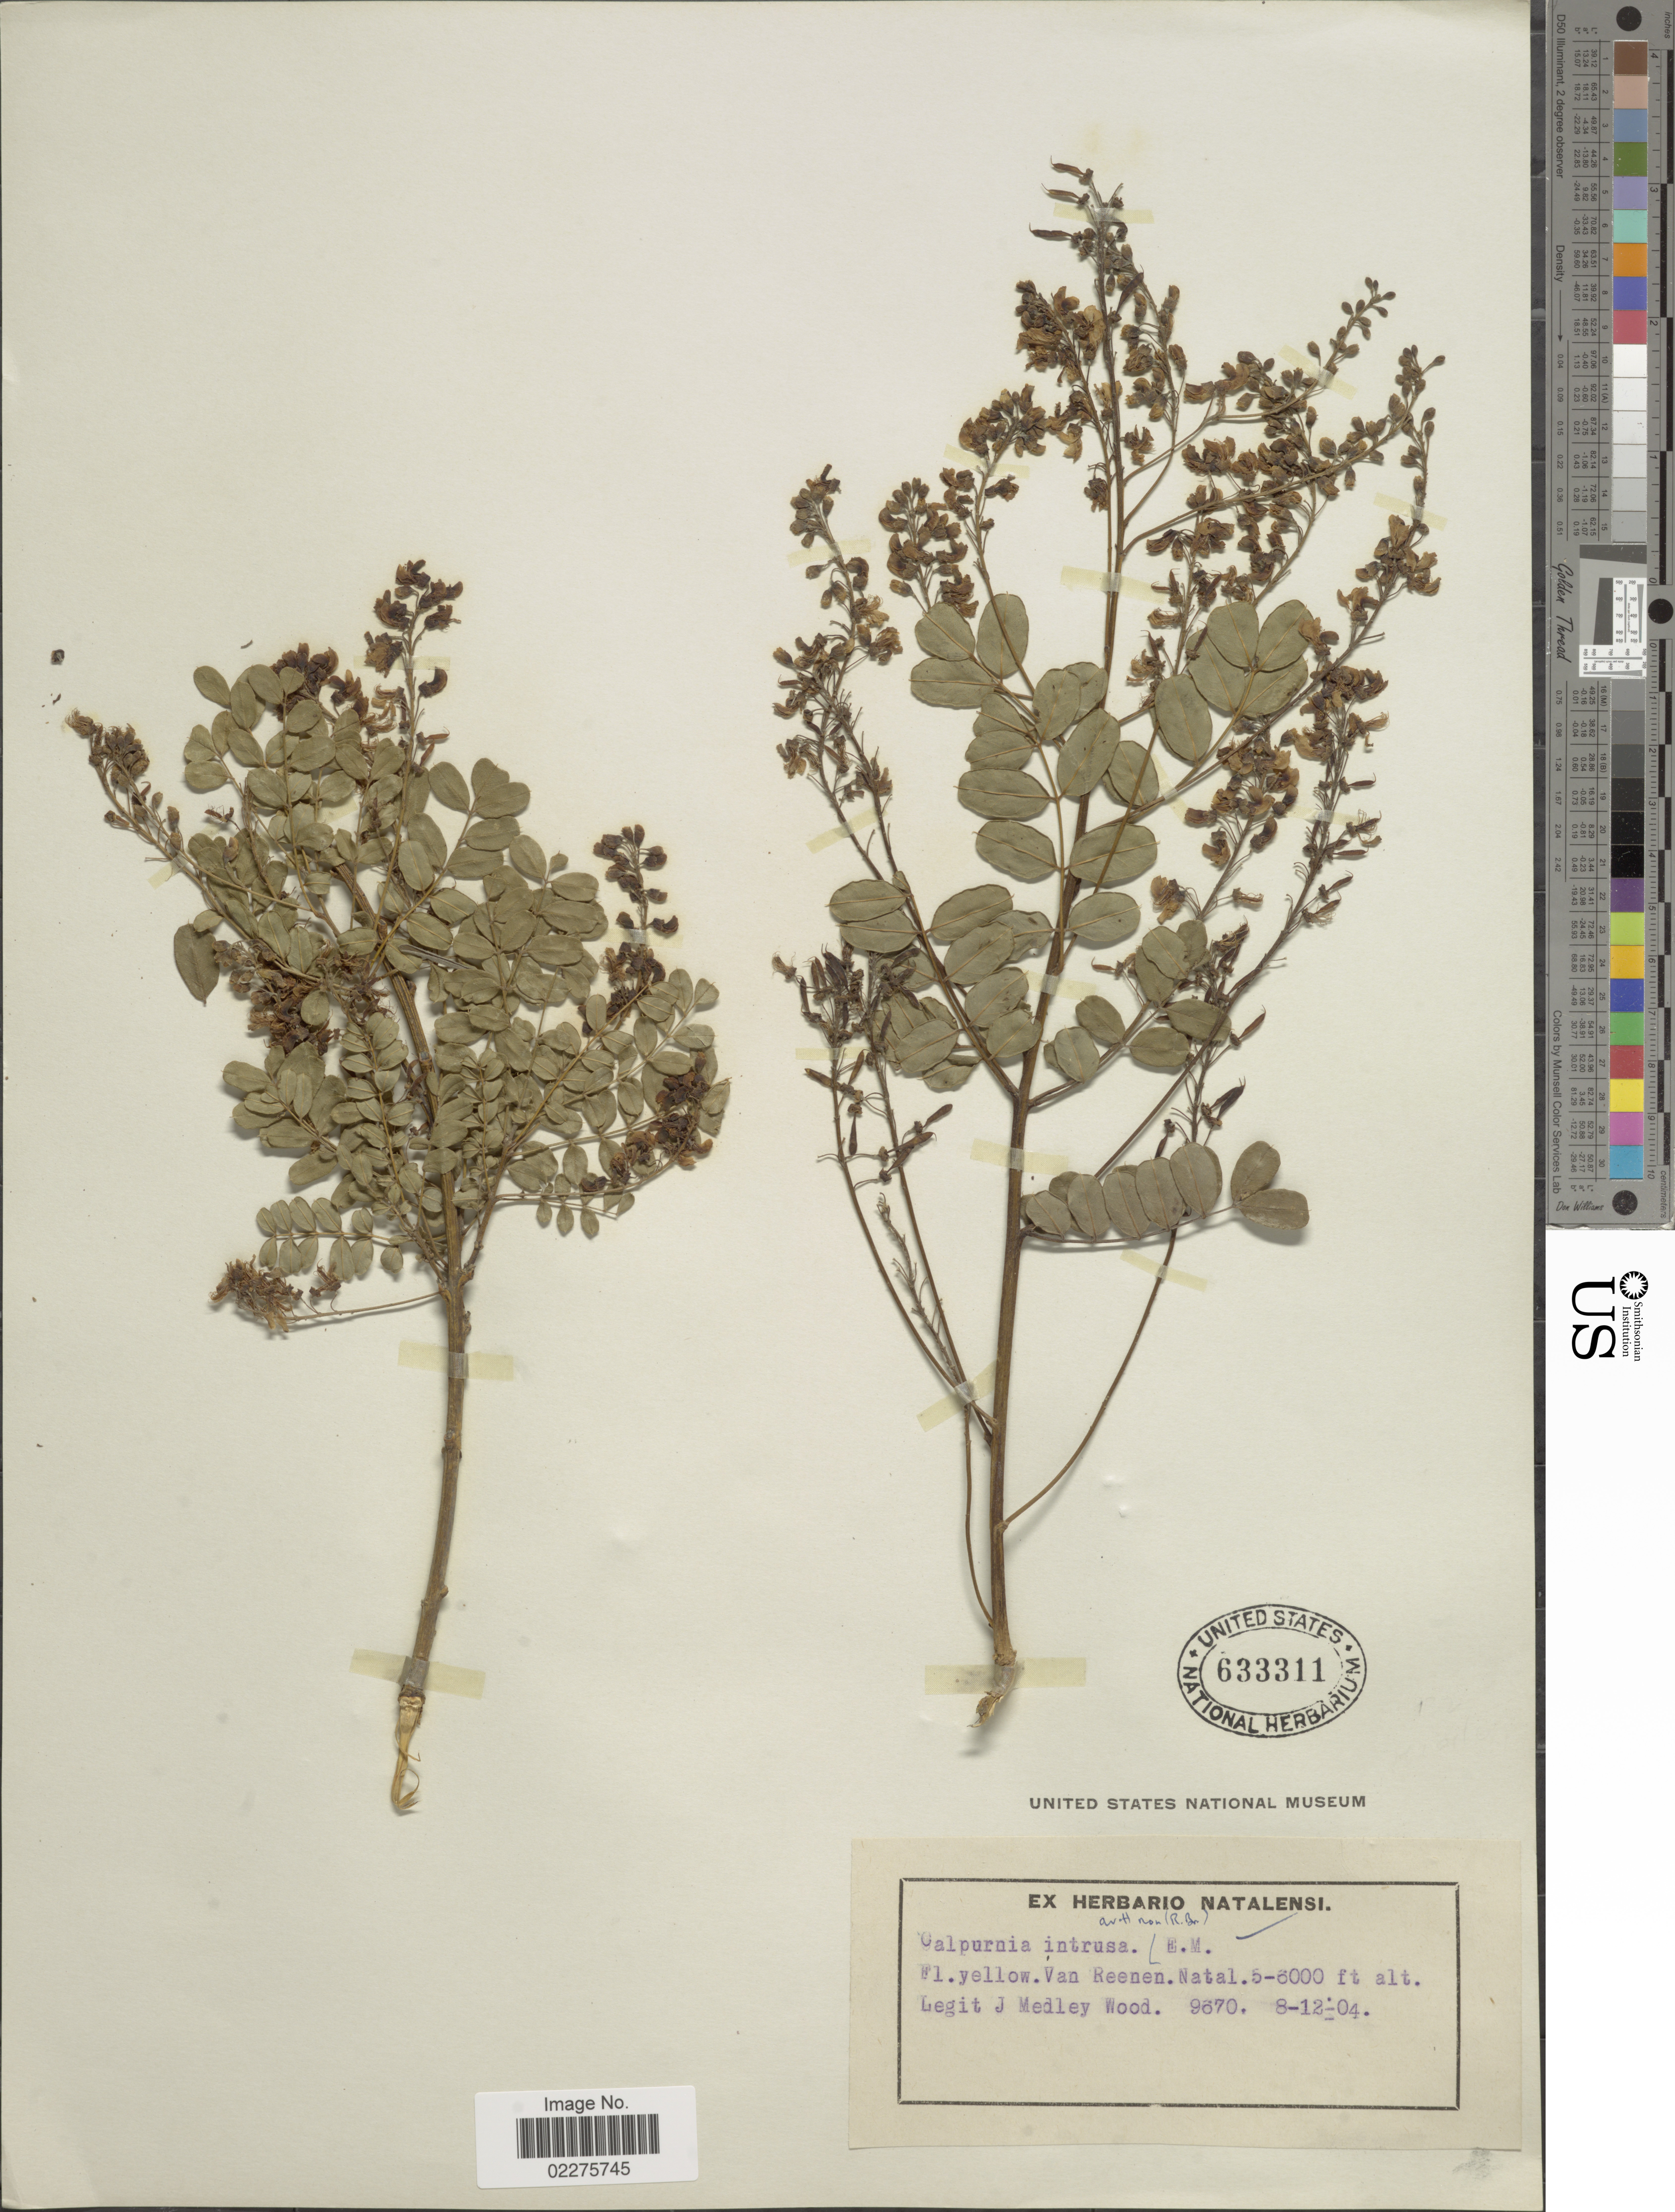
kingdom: Plantae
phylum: Tracheophyta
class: Magnoliopsida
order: Fabales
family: Fabaceae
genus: Calpurnia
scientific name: Calpurnia intrusa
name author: (R. Br.) E. Mey.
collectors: J. Medley Wood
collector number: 9670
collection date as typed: Transcribed d/m/y: 8/12/04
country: South Africa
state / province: KwaZulu-Natal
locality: Van Reenen. Natal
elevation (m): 1524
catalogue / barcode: US 633311